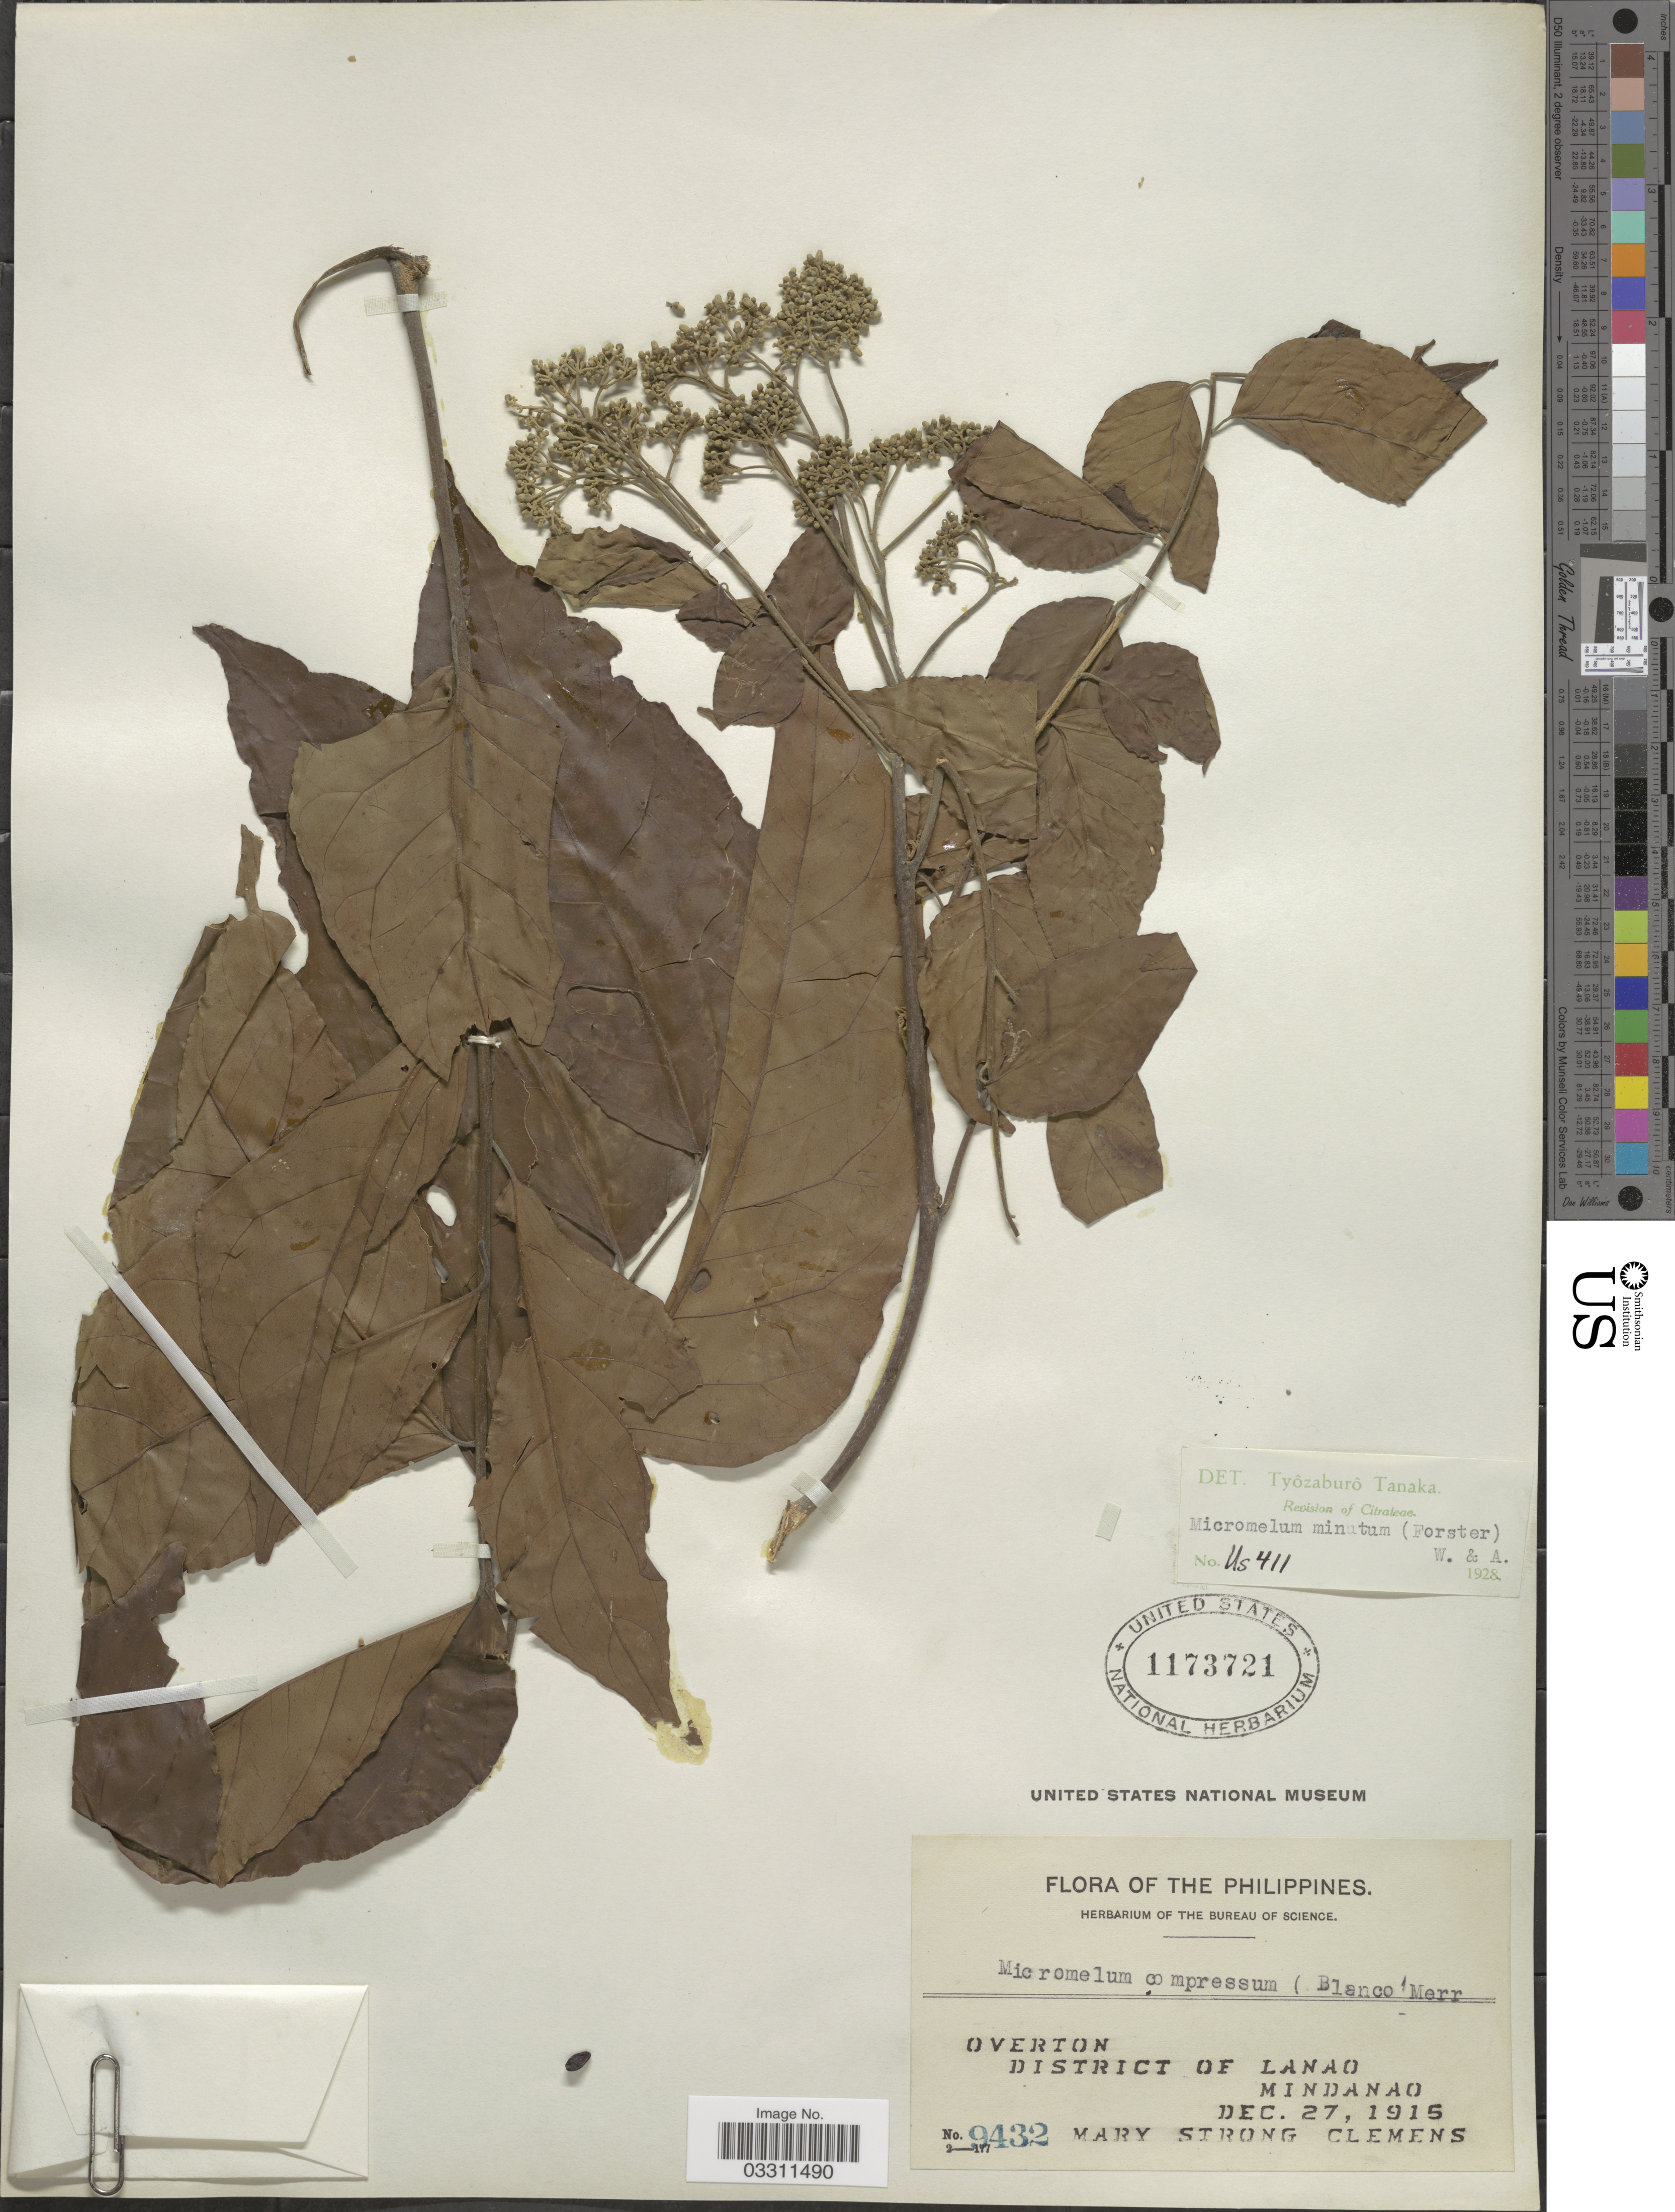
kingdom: Plantae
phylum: Tracheophyta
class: Magnoliopsida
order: Sapindales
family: Rutaceae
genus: Micromelum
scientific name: Micromelum minutum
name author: (G. Forst.) Wight & Arn.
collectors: M. S. Clemens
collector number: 9432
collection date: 1915-12-27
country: Philippines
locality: Overton, District of Lanao, Mindanao.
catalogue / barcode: US 1173721